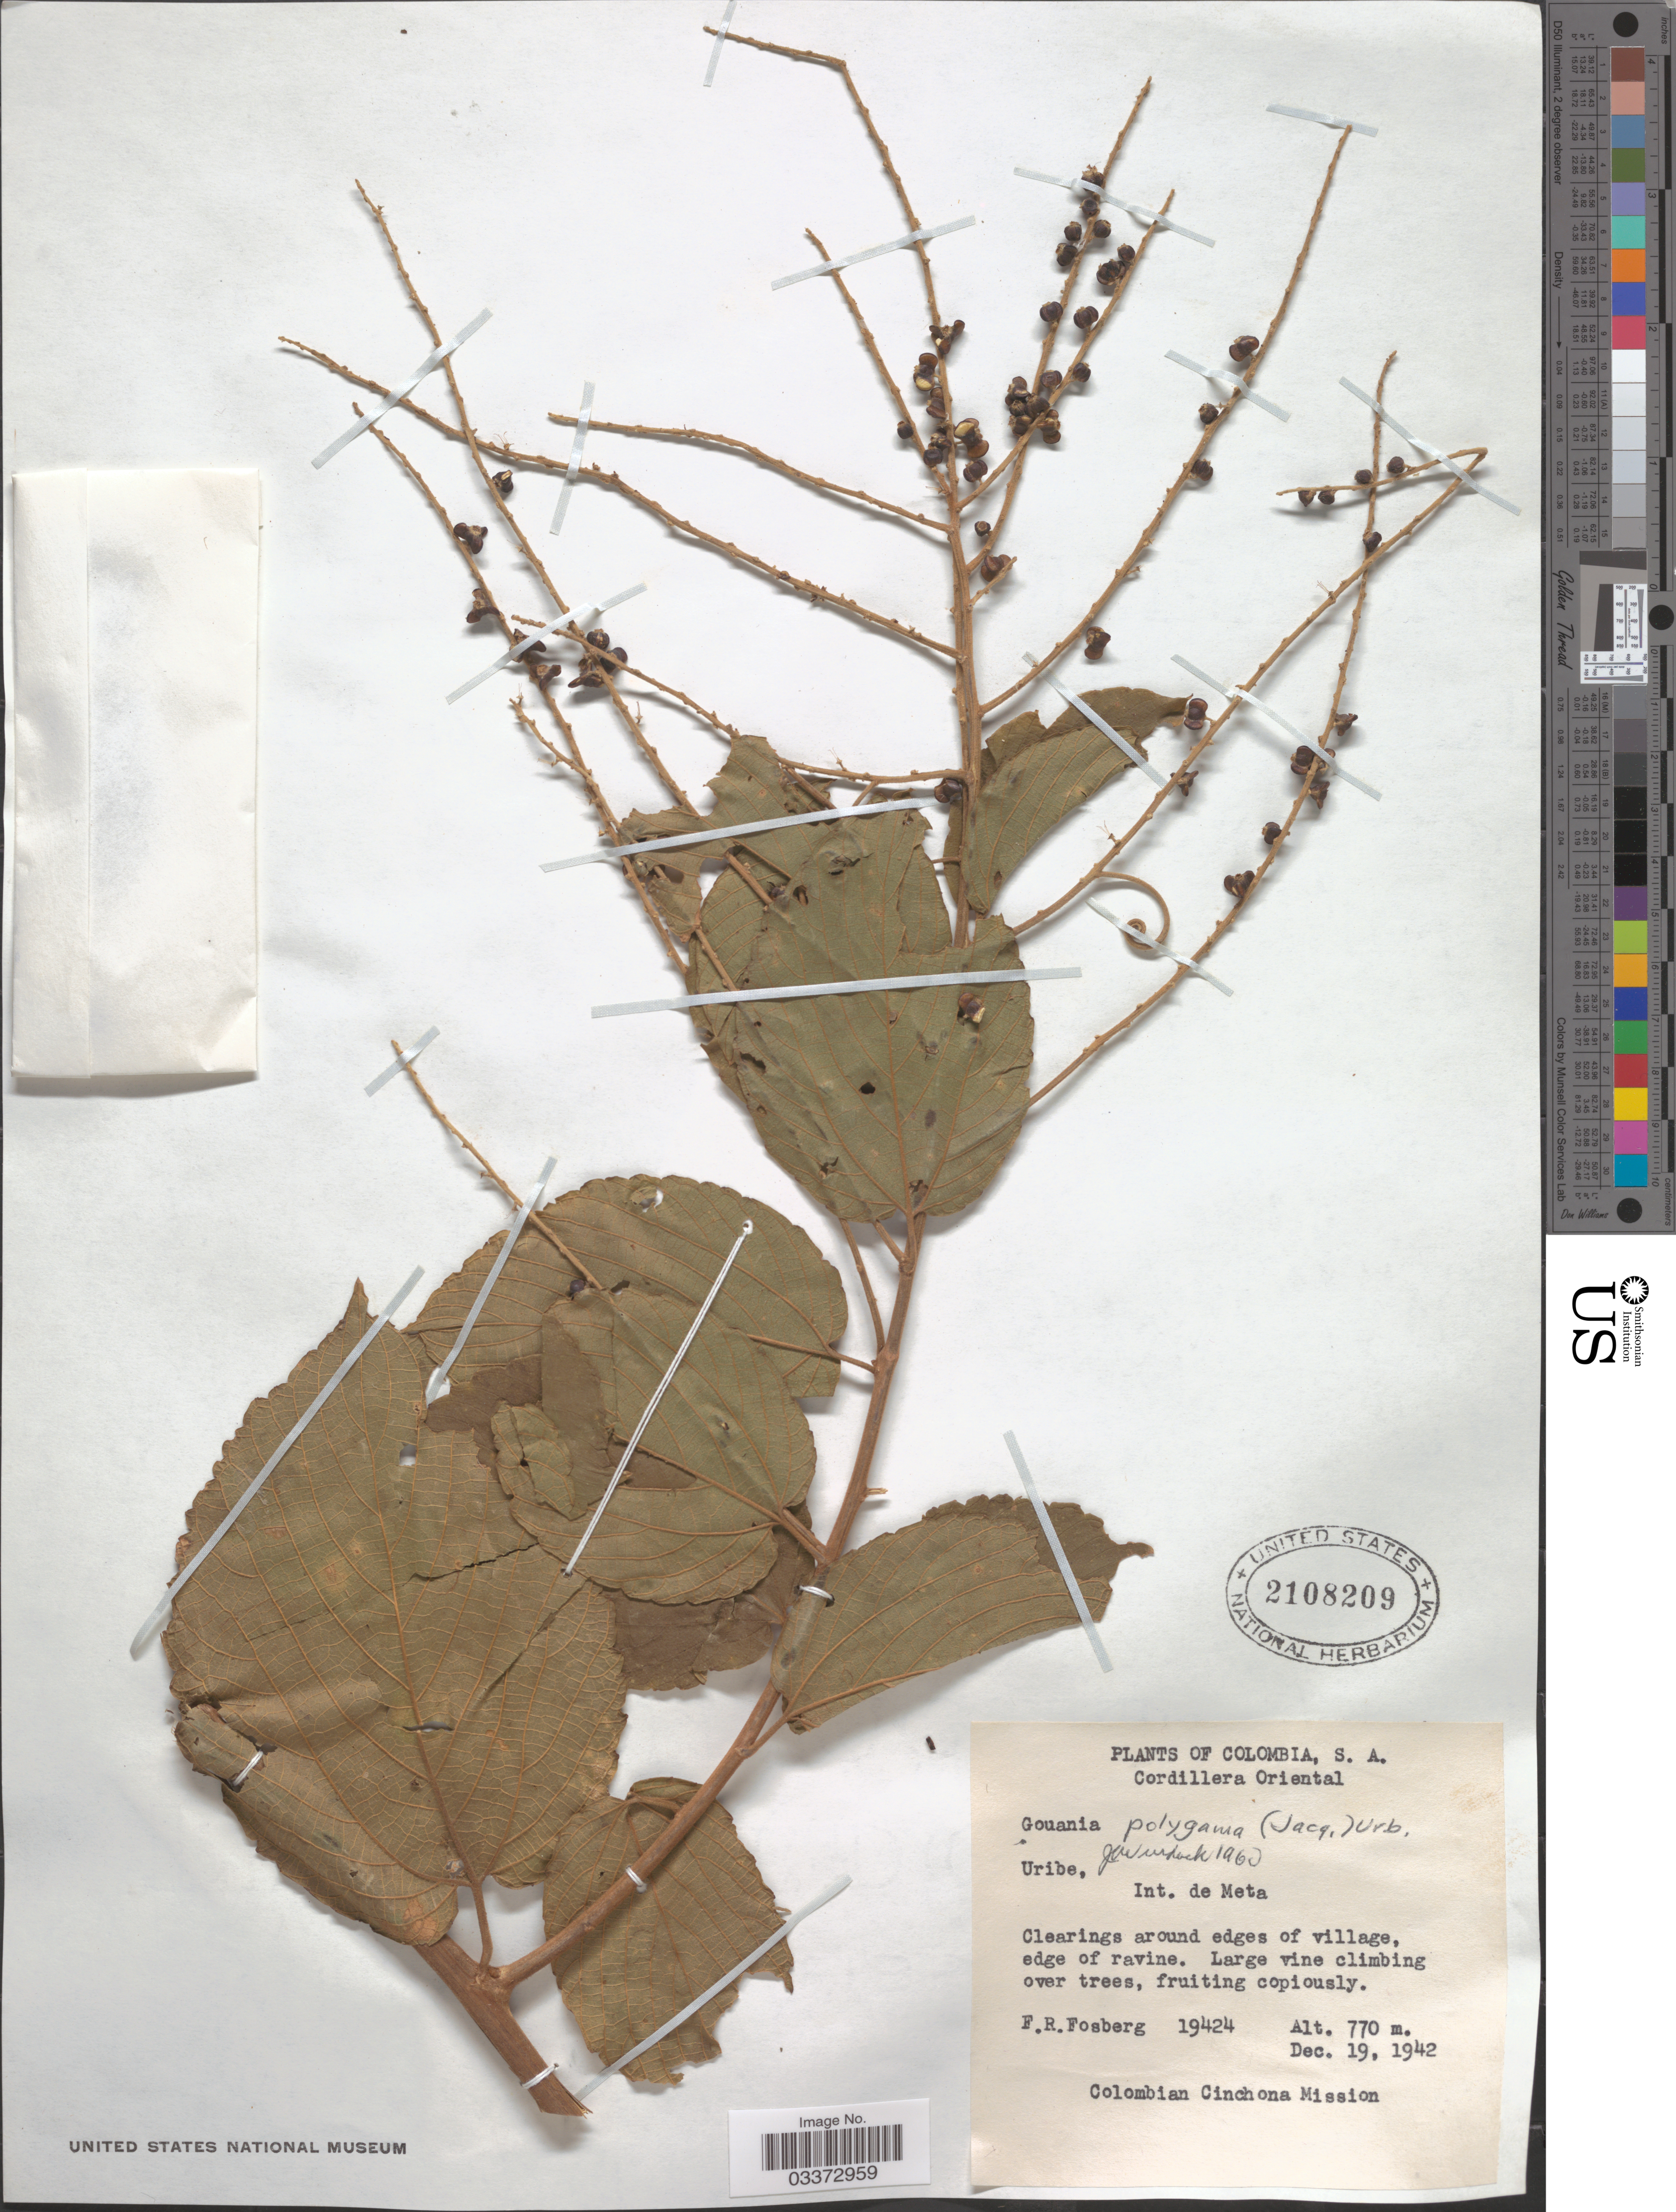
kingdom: Plantae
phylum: Tracheophyta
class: Magnoliopsida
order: Rosales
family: Rhamnaceae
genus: Gouania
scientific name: Gouania polygama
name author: (Jacq.) Urb.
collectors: F. R. Fosberg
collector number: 19424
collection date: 1942-12-19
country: Colombia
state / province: Meta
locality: Cordillera Oriental. Uribe, Int. de Meta.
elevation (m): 770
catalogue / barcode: US 2108209